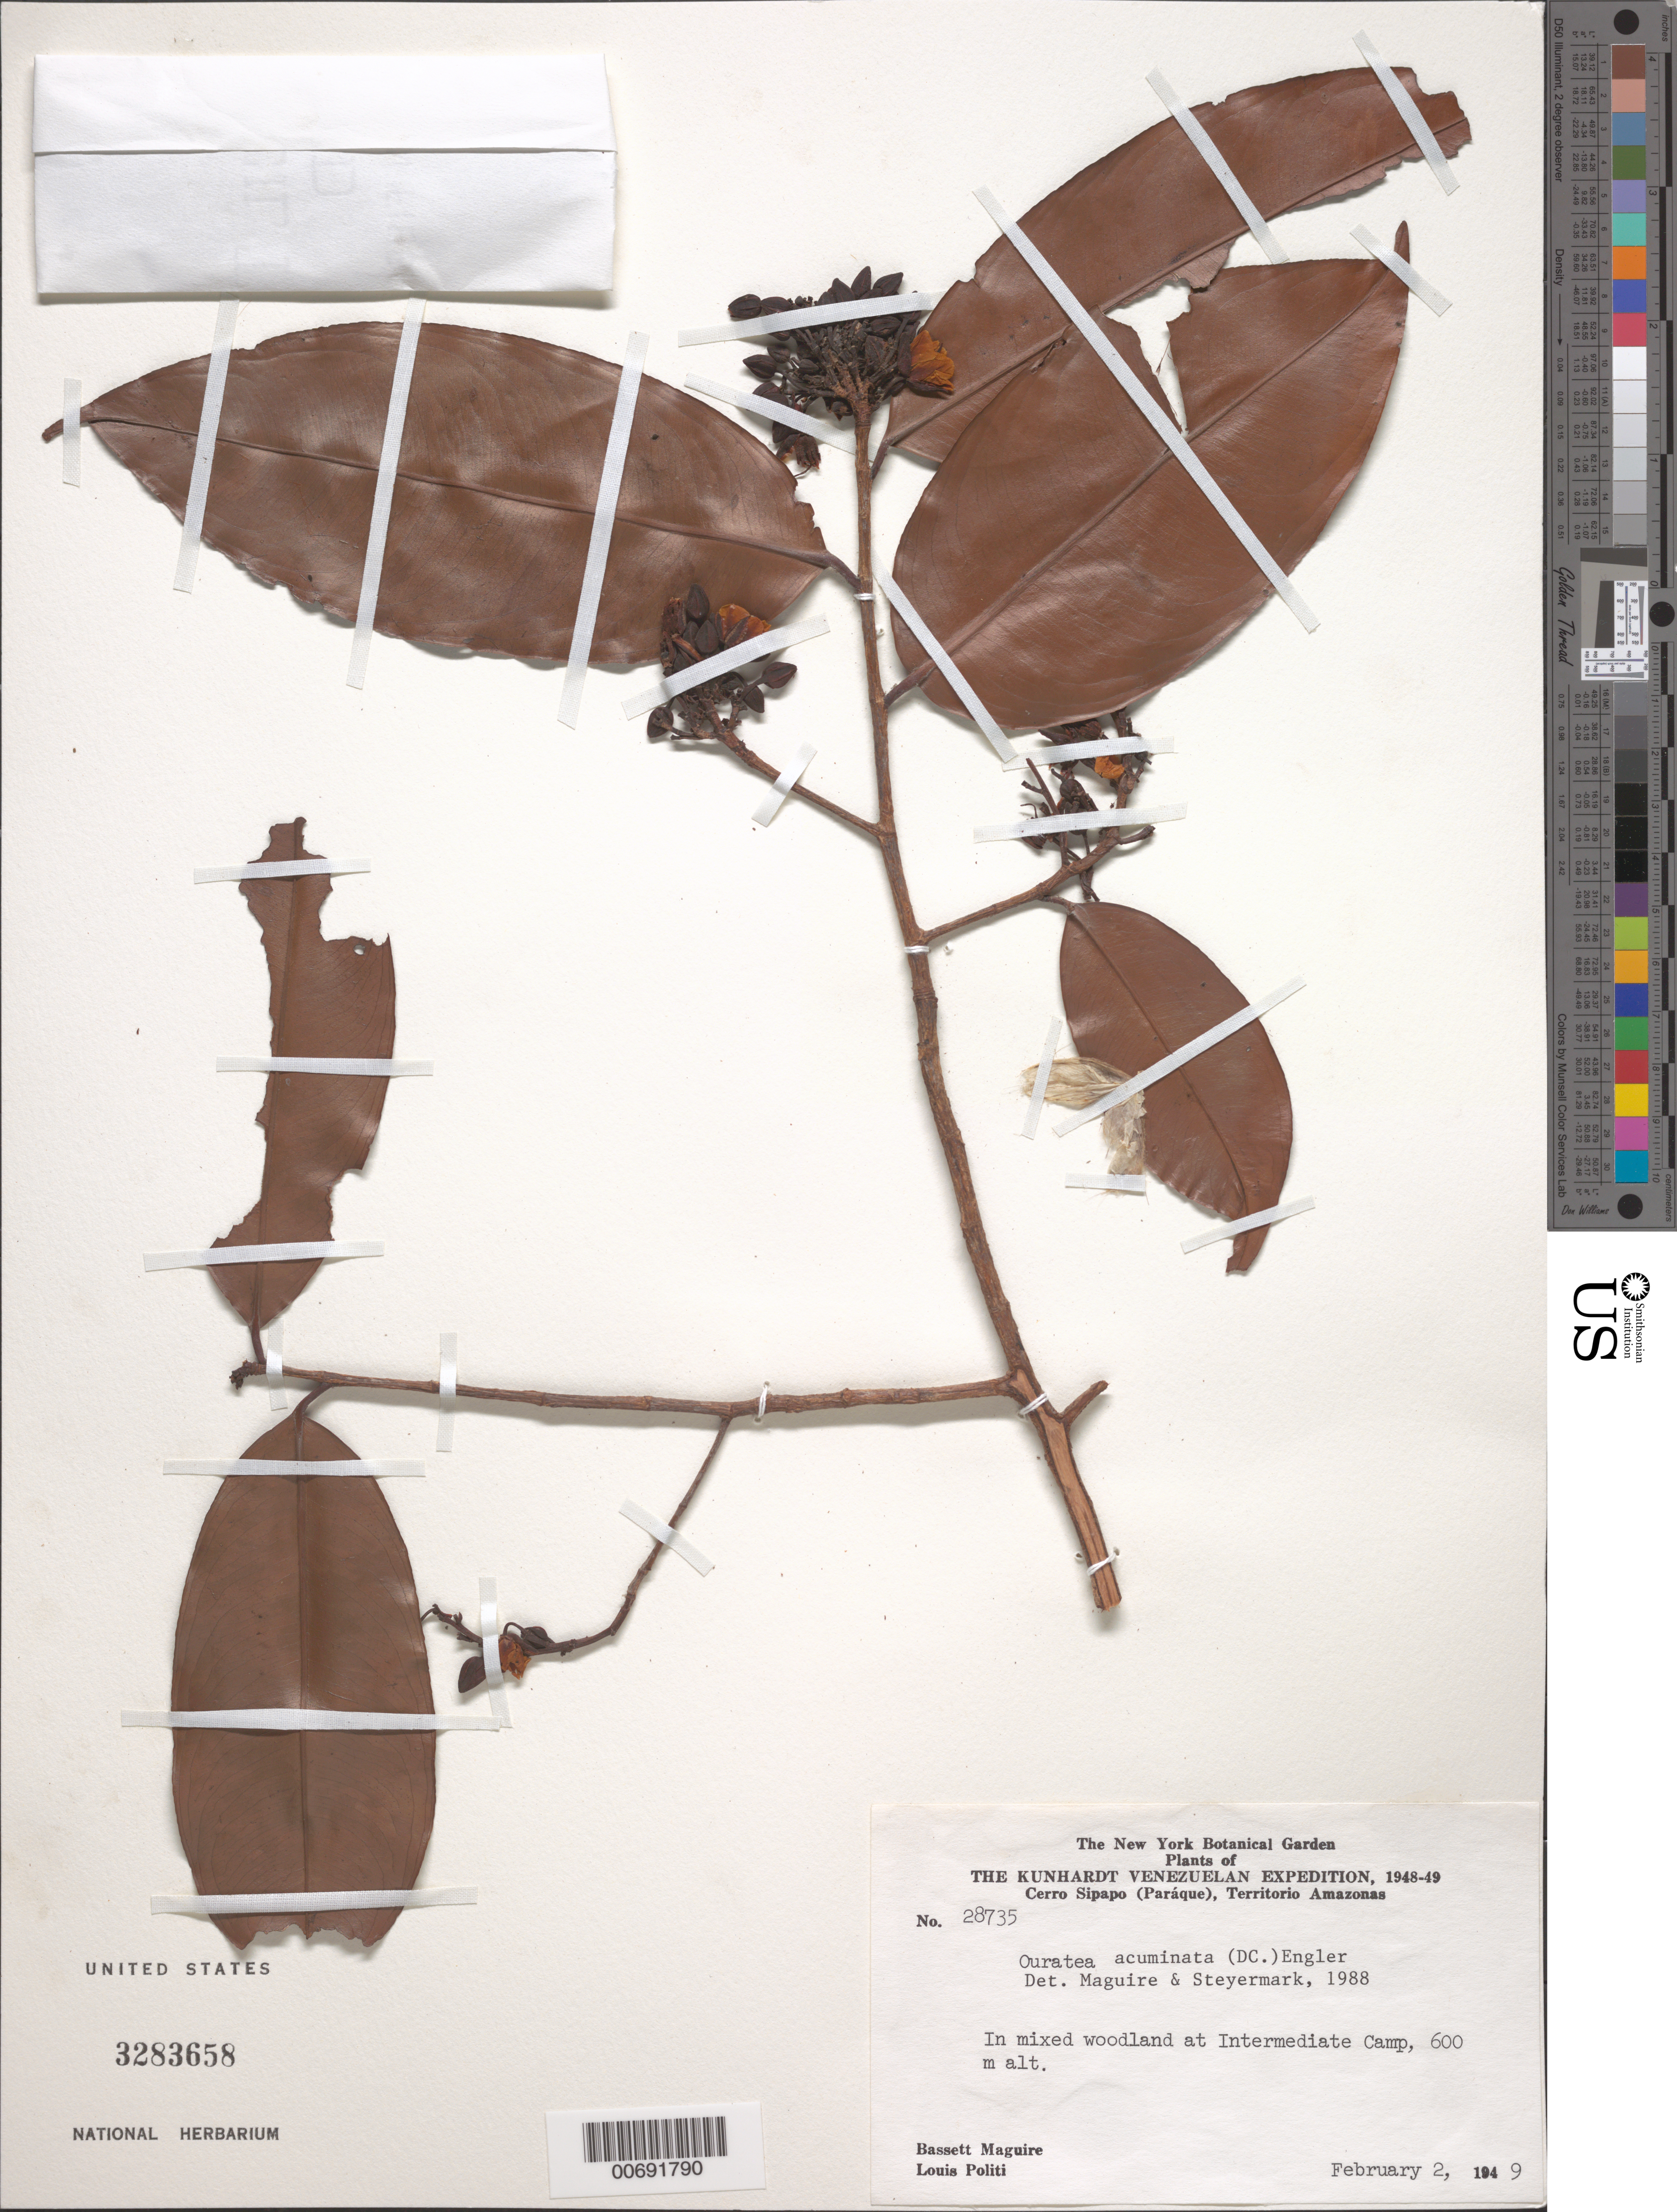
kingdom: Plantae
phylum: Tracheophyta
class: Magnoliopsida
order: Malpighiales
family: Ochnaceae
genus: Ouratea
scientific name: Ouratea acuminata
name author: (DC.) Engl.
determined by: Steyermark, J. A.; Maguire, B.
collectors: B. Maguire & L. Politi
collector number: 28735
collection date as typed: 2-Feb-49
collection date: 1949-02-02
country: Venezuela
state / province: Amazonas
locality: Cerro Sipapo (Paráque), Intermediate Camp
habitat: Mixed woodland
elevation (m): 600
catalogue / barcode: US 3283658